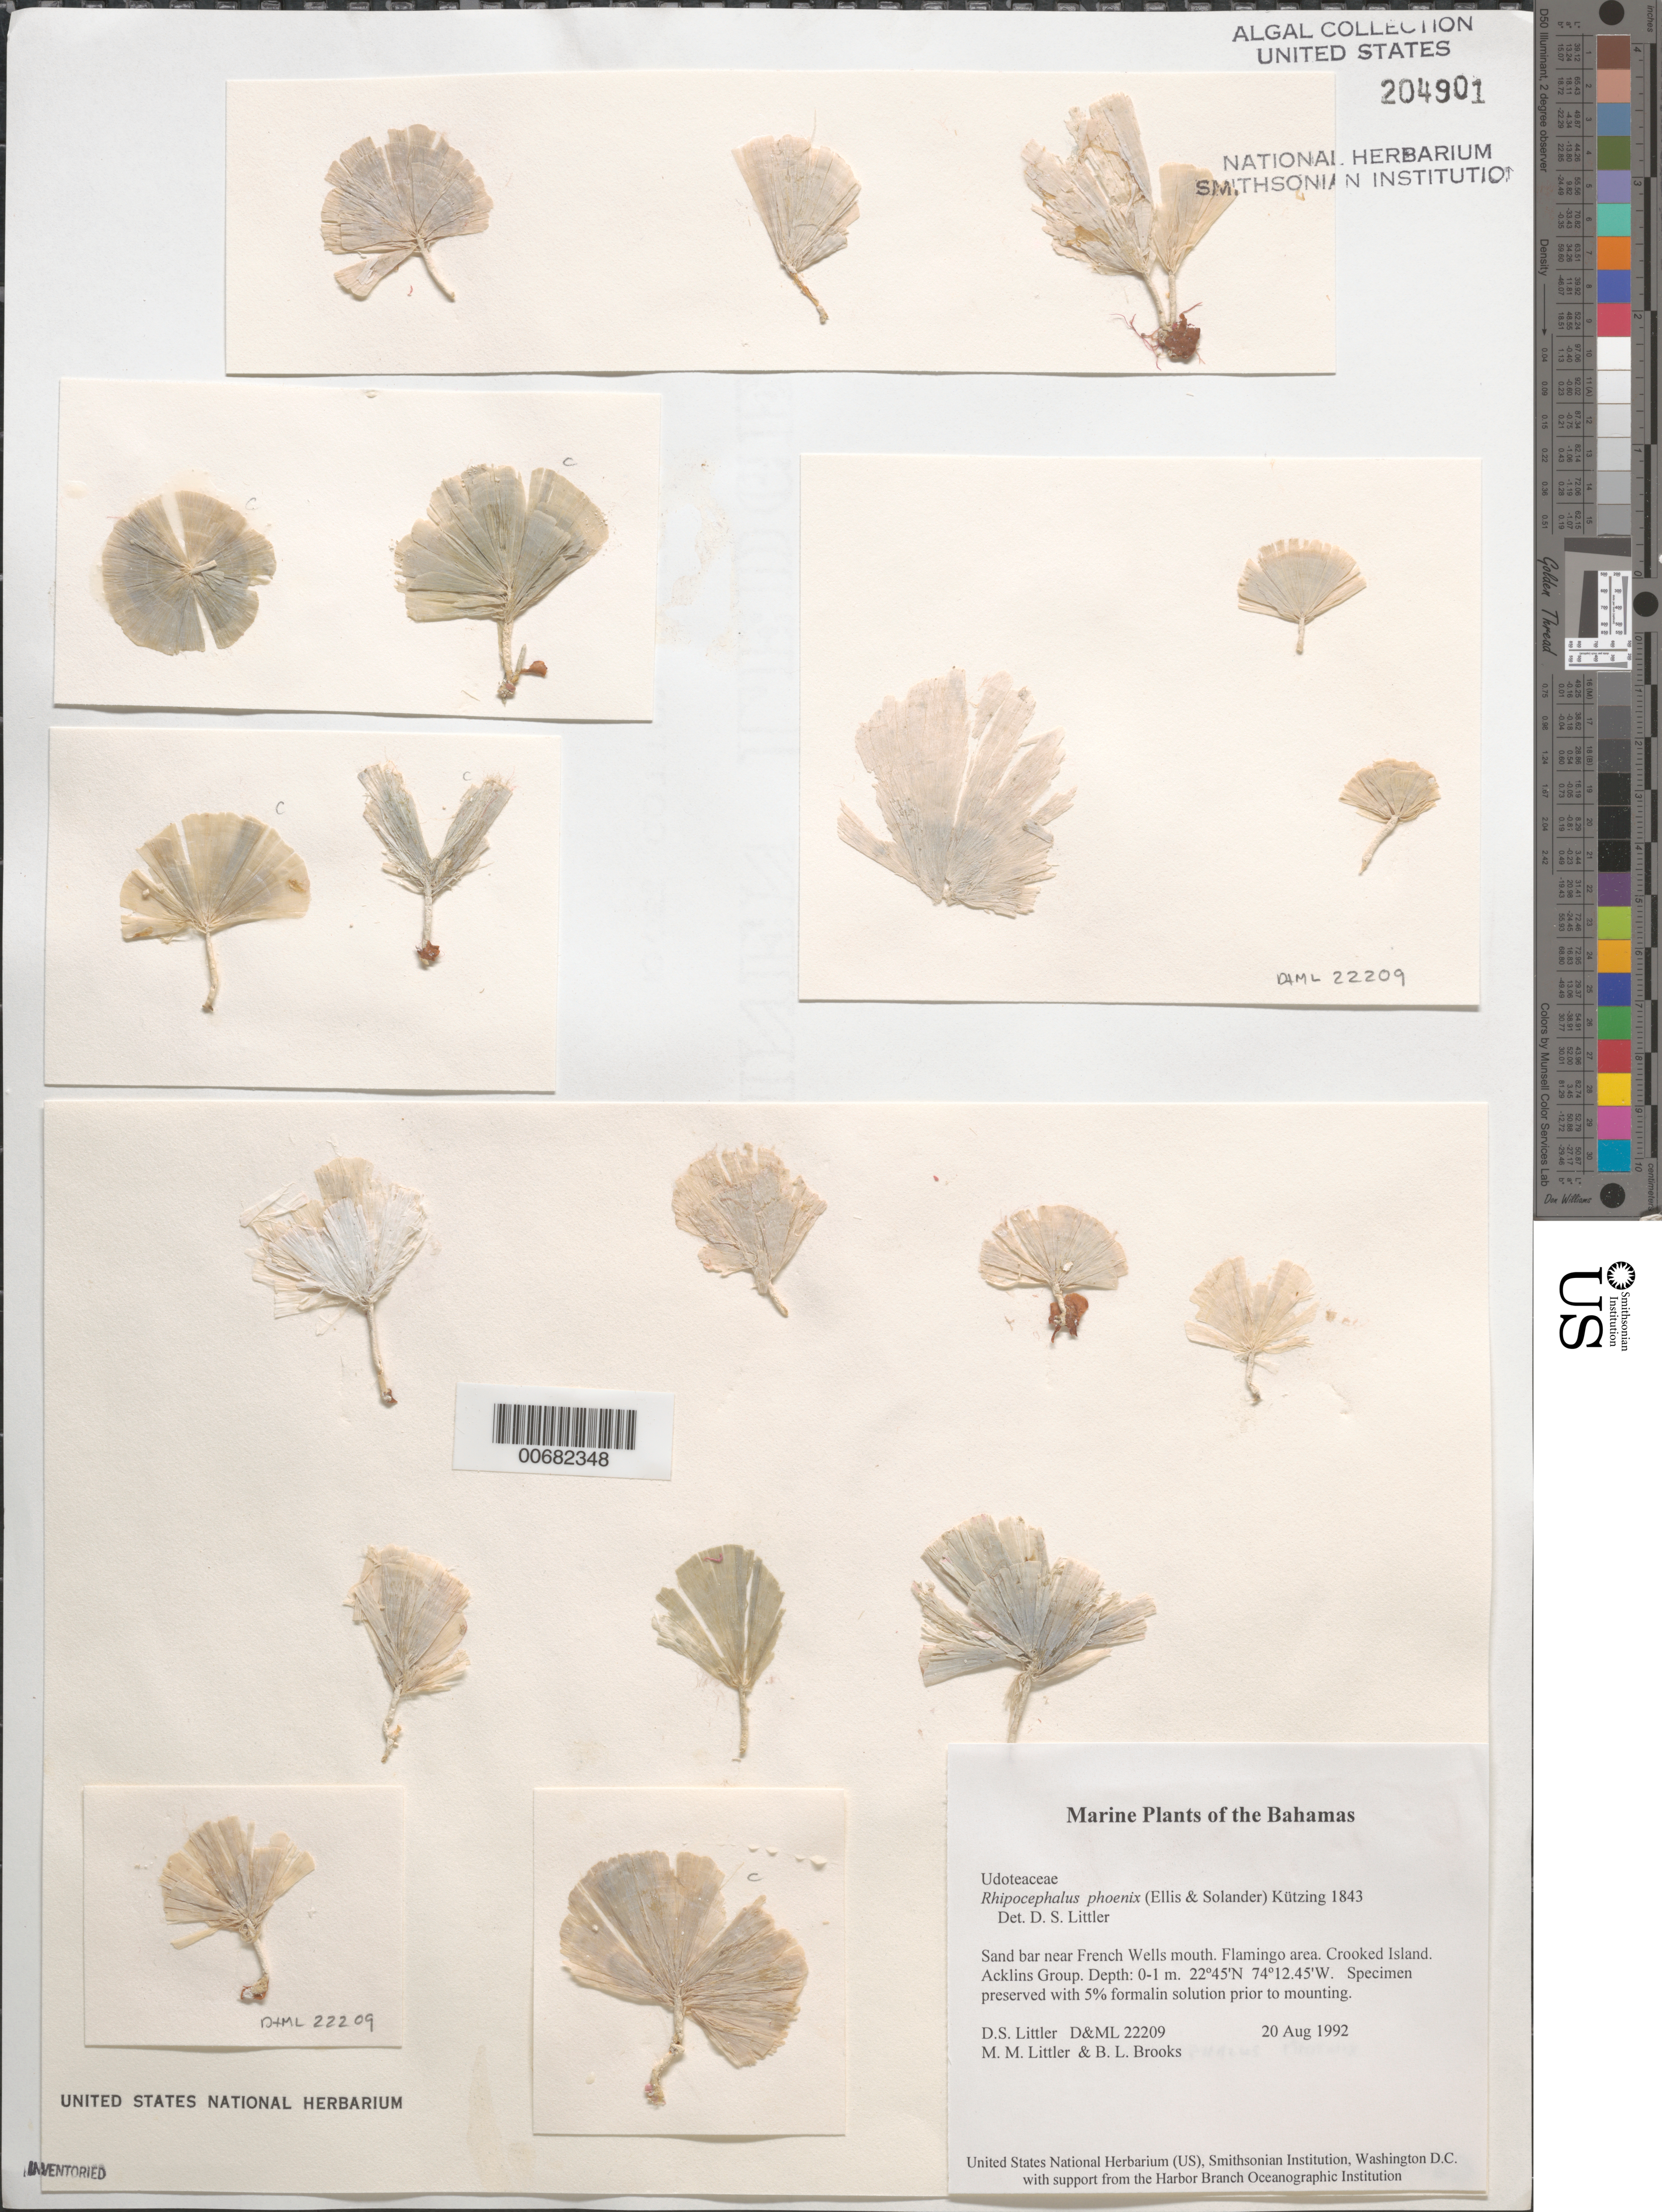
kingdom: Plantae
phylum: Chlorophyta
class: Ulvophyceae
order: Bryopsidales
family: Udoteaceae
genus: Rhipocephalus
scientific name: Rhipocephalus phoenix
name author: (J. Ellis & Sol.) Kütz.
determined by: Littler, D. S.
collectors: D. S. Littler, M. M. Littler & B. Brooks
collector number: D&ML 22209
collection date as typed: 20 Aug 1992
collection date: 1992-08-20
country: Bahamas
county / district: Crooked Island District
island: Crooked Island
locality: Sand bar near French Wells mouth, Flamingo area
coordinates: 22 45' N, 74 12.45' W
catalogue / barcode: US 204901